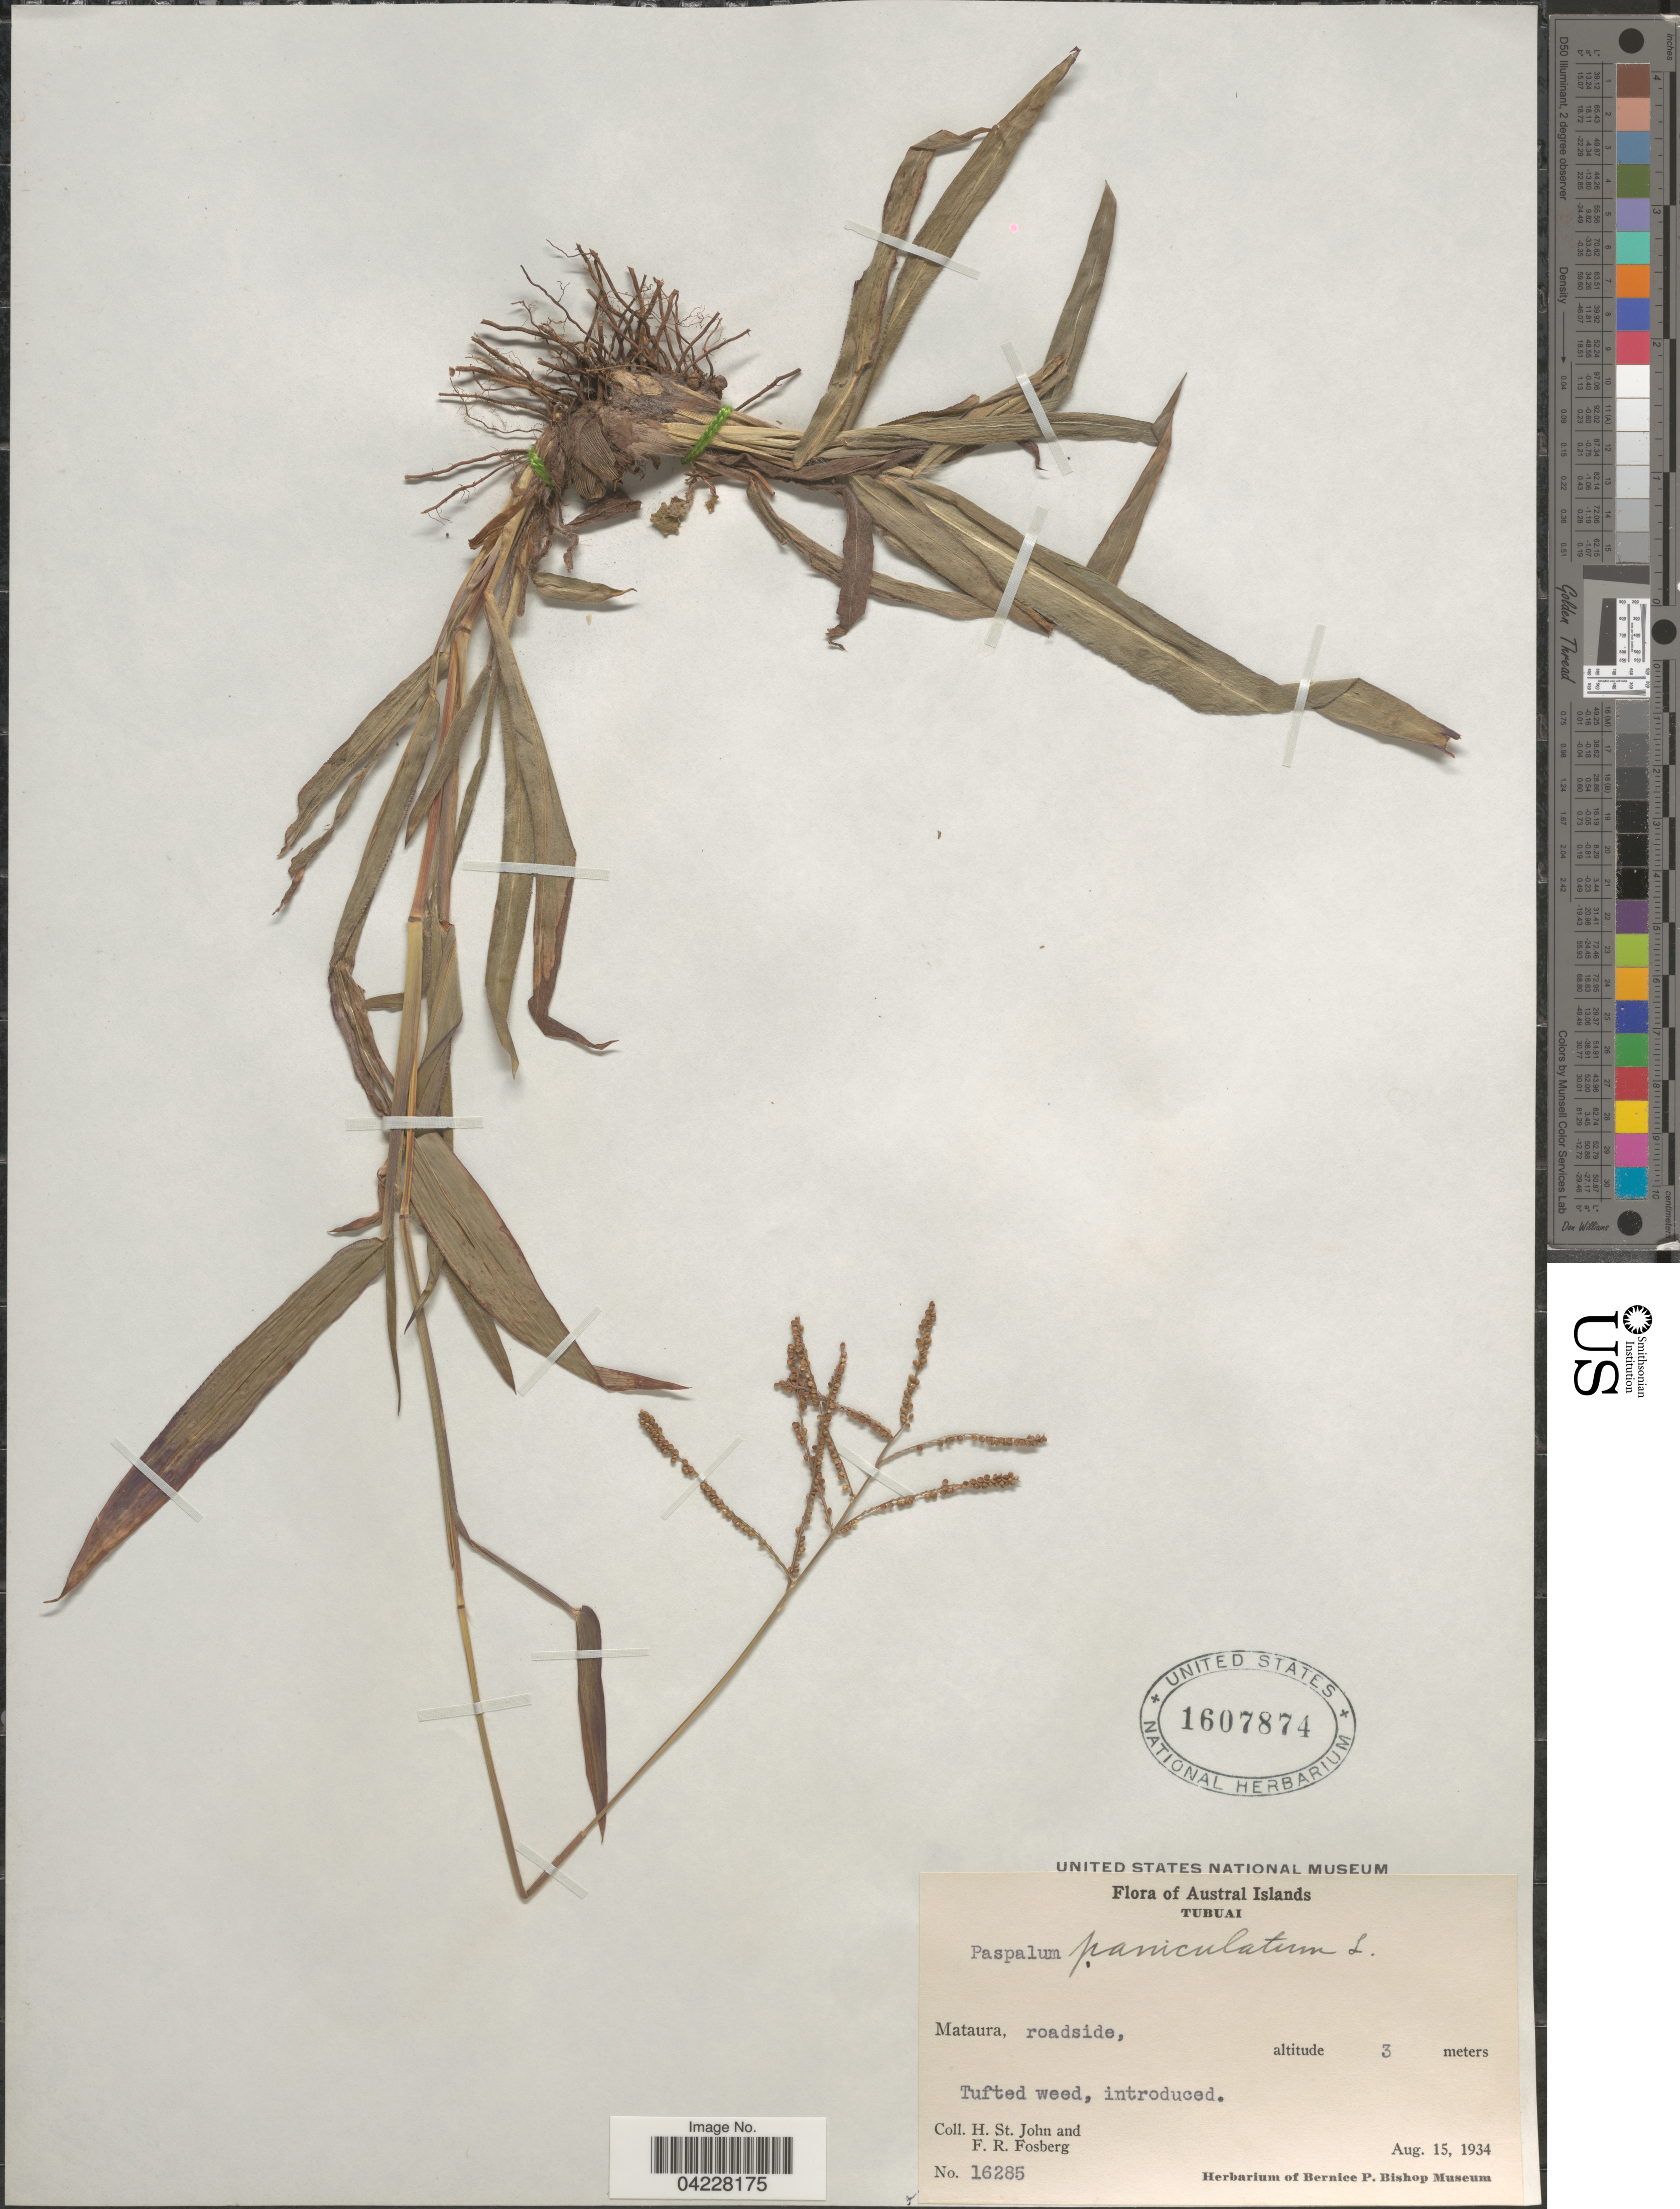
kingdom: Plantae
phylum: Tracheophyta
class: Liliopsida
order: Poales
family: Poaceae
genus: Paspalum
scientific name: Paspalum paniculatum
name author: L.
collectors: H. St. John & F. R. Fosberg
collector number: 16285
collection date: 1934-08-15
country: French Polynesia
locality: Austral Islands. Tubuai. Mataura, roadside.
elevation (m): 3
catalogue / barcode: US 1607874